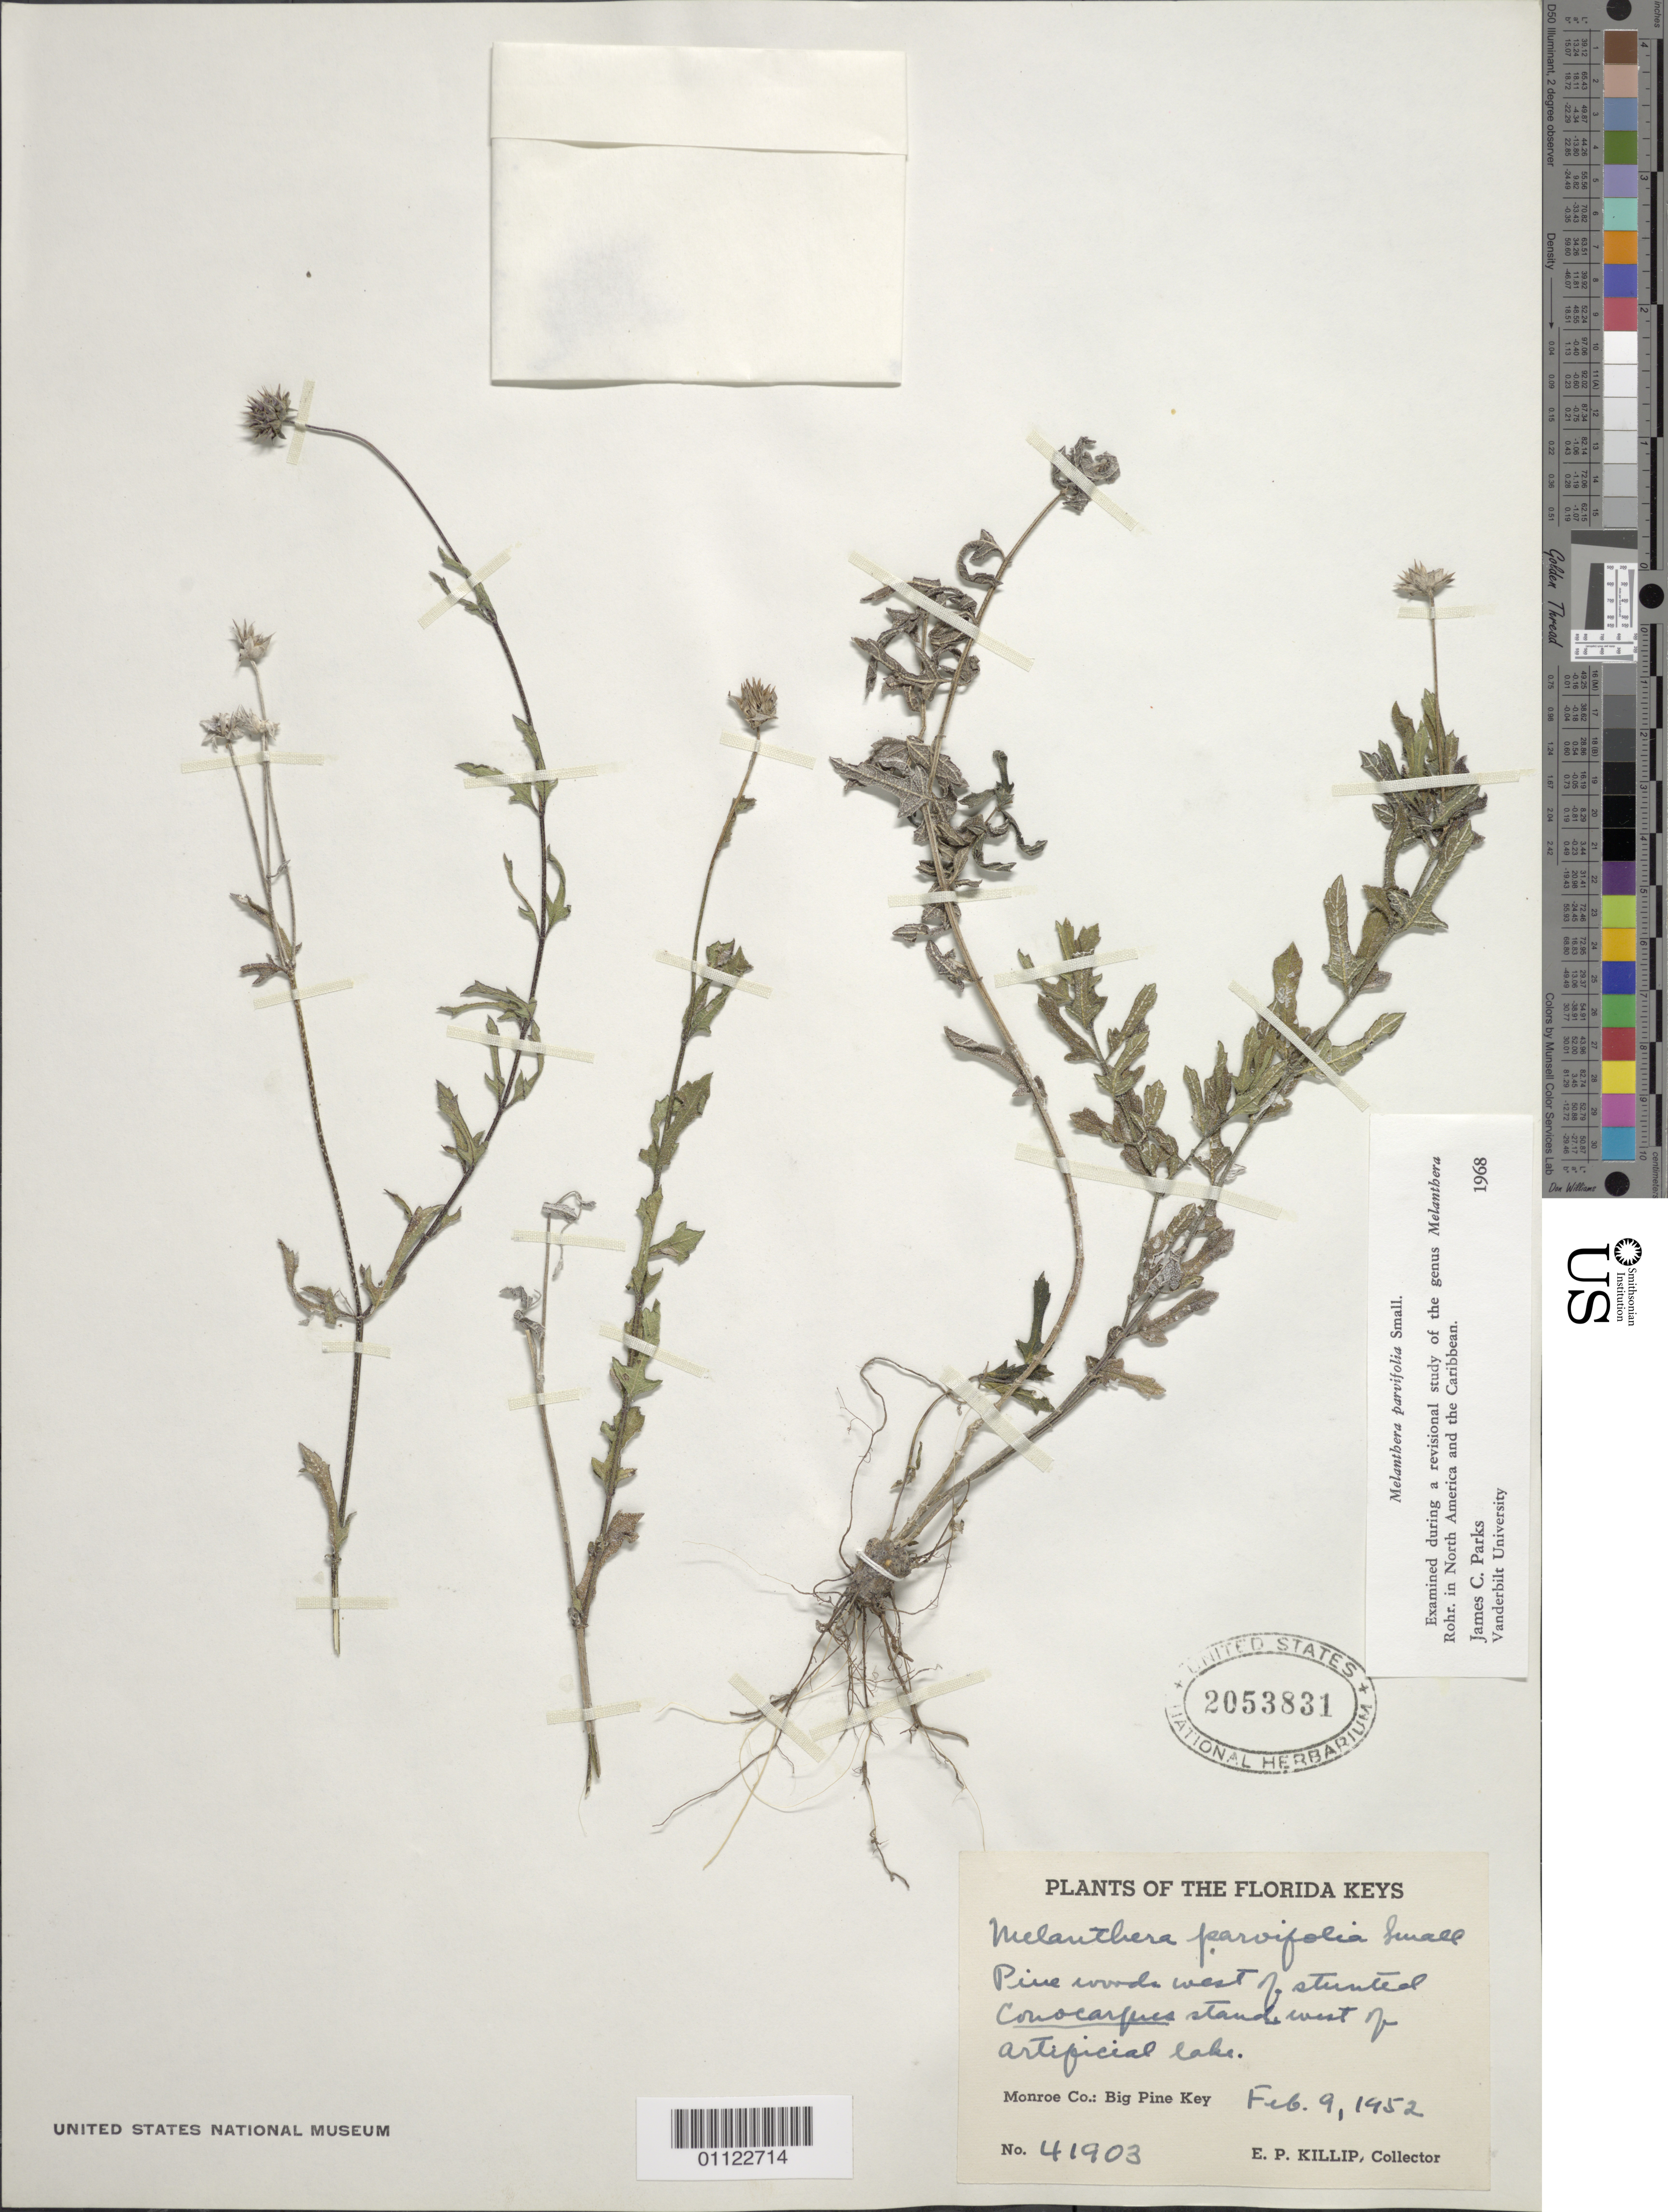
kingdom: Plantae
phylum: Tracheophyta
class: Magnoliopsida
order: Asterales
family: Asteraceae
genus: Melanthera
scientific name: Melanthera parvifolia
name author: Small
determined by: Parks, J. C.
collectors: E. P. Killip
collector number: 41903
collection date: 1952-02-09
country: United States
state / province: Florida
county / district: Monroe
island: Big Pine Key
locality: Big Pine Key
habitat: Pine woods W of stunted Conocarpus stand, W of artificial lake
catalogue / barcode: US 2053831